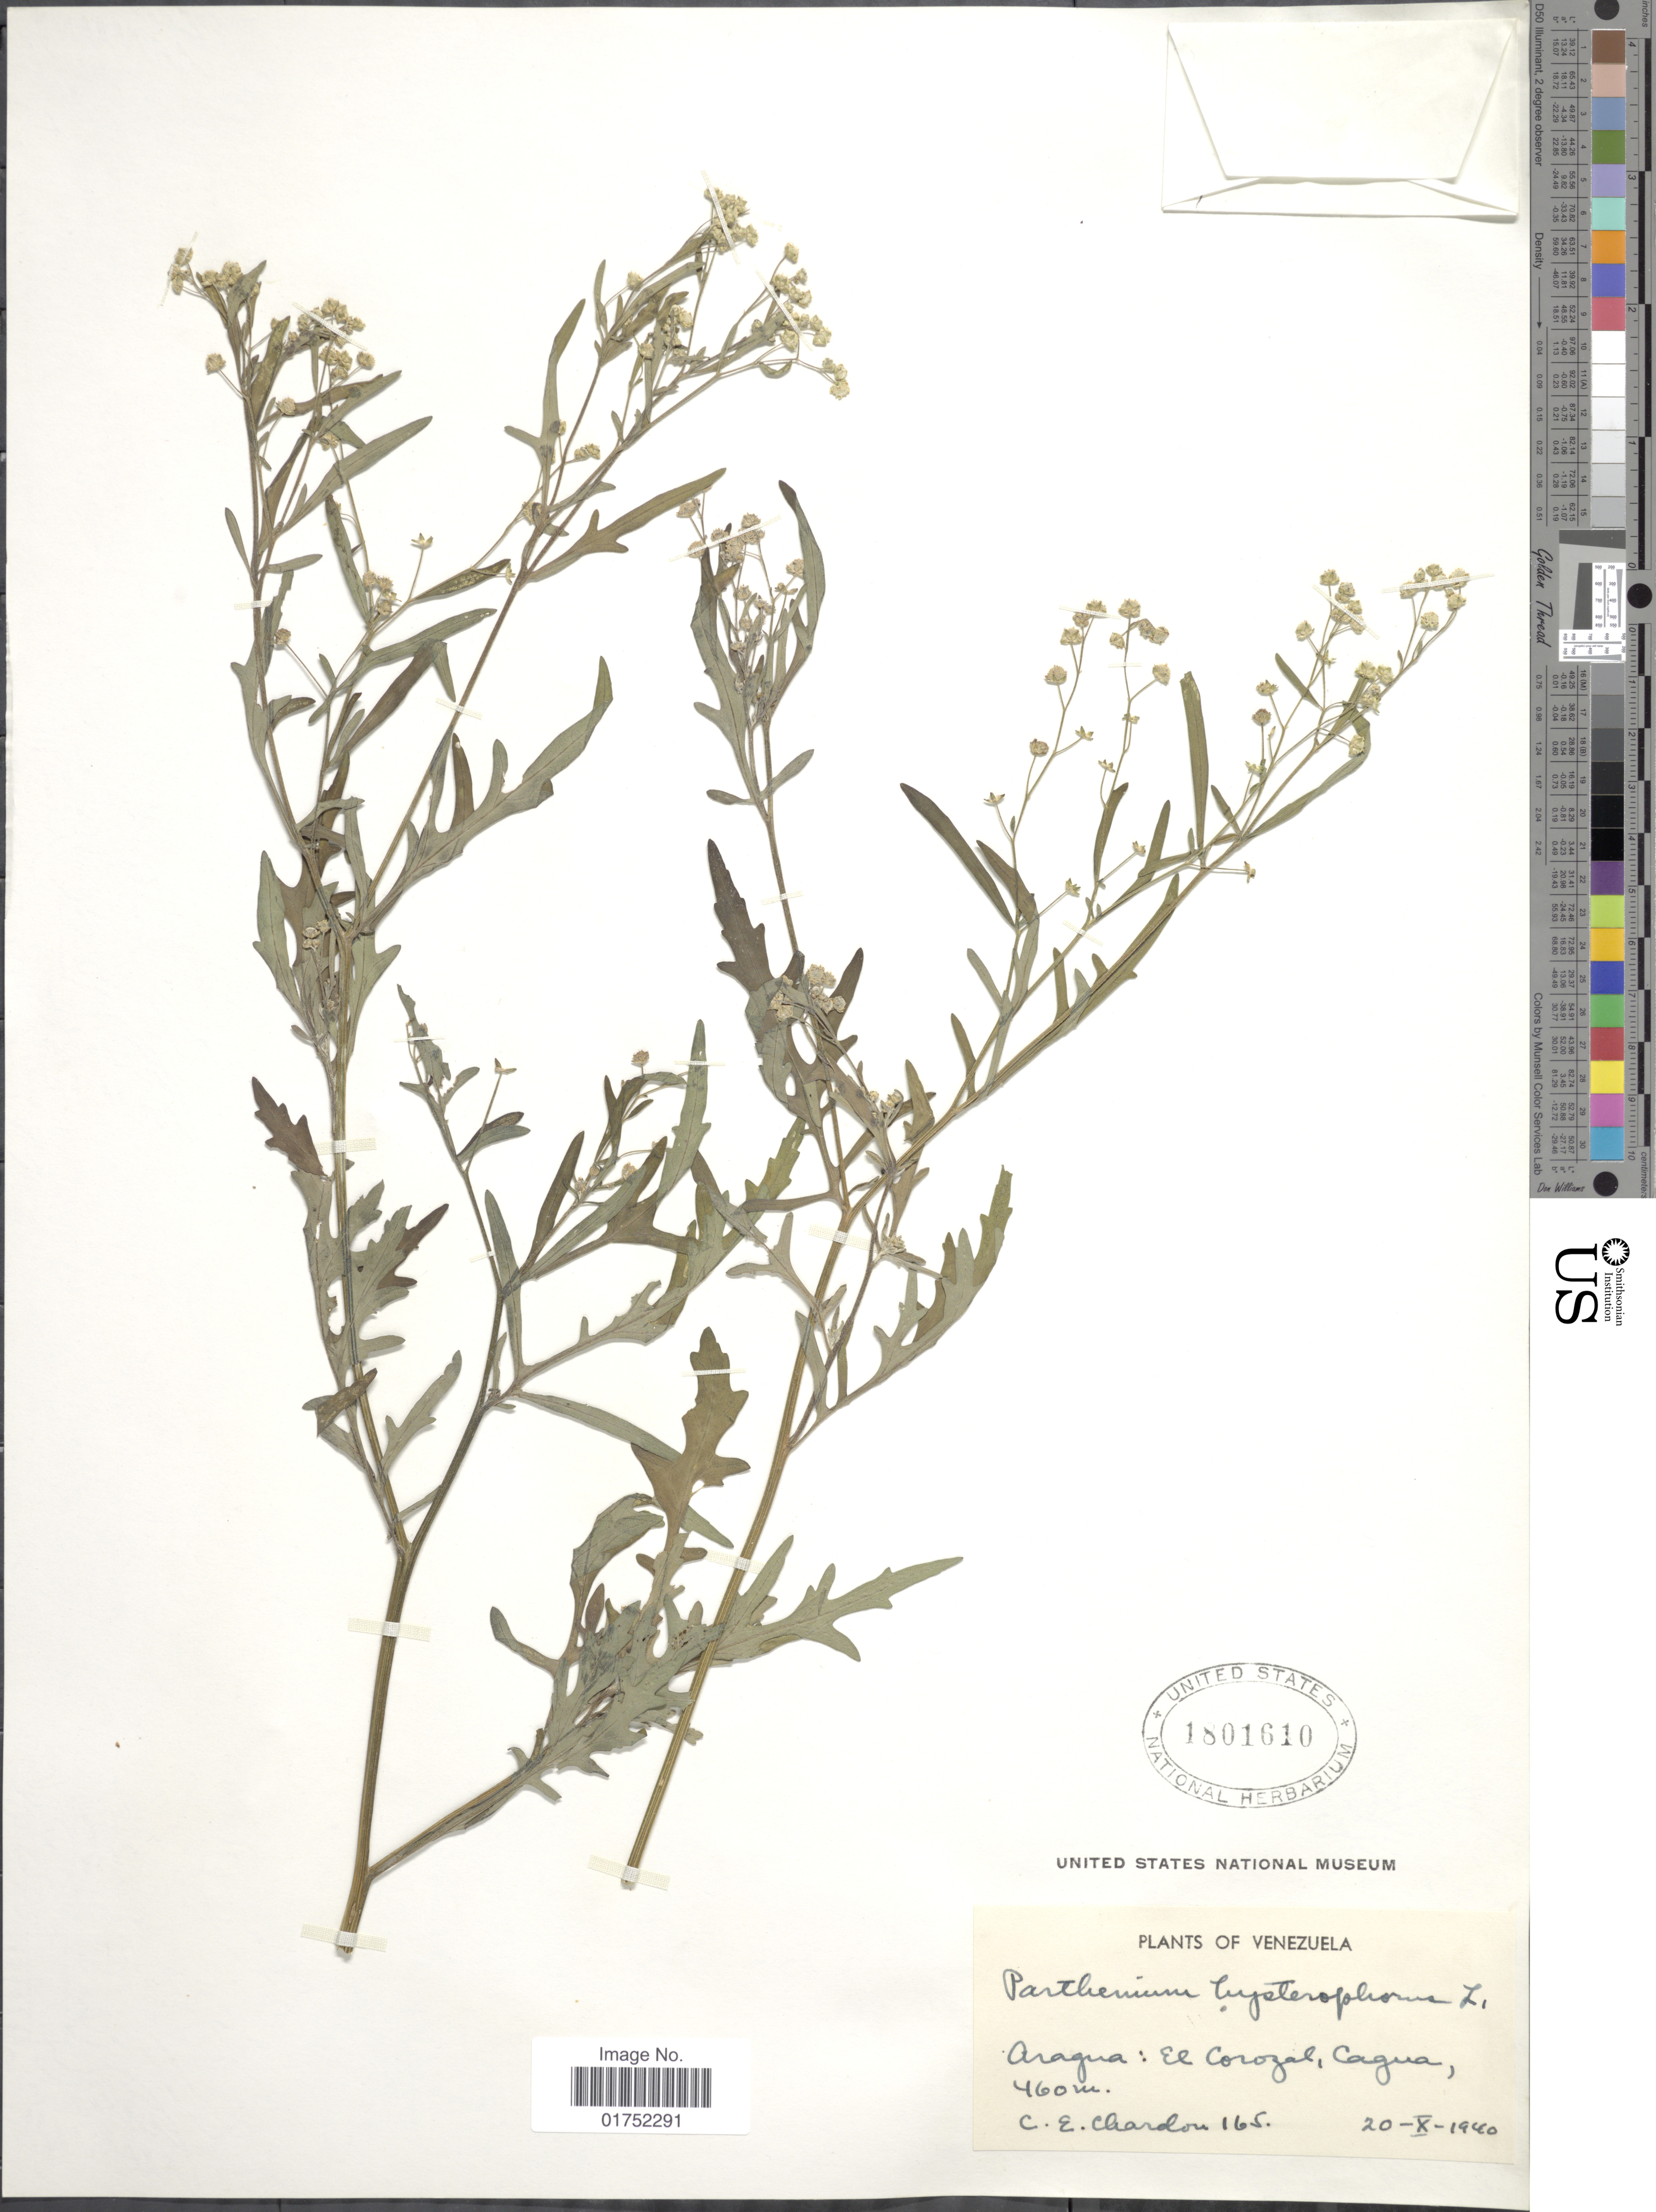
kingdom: Plantae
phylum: Tracheophyta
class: Magnoliopsida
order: Asterales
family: Asteraceae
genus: Parthenium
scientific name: Parthenium hysterophorus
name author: L.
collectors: C. E. Chardón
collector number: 165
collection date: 1940-10-20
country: Venezuela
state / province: Aragua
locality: El Corozal, Cagua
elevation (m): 460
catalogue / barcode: US 1801610